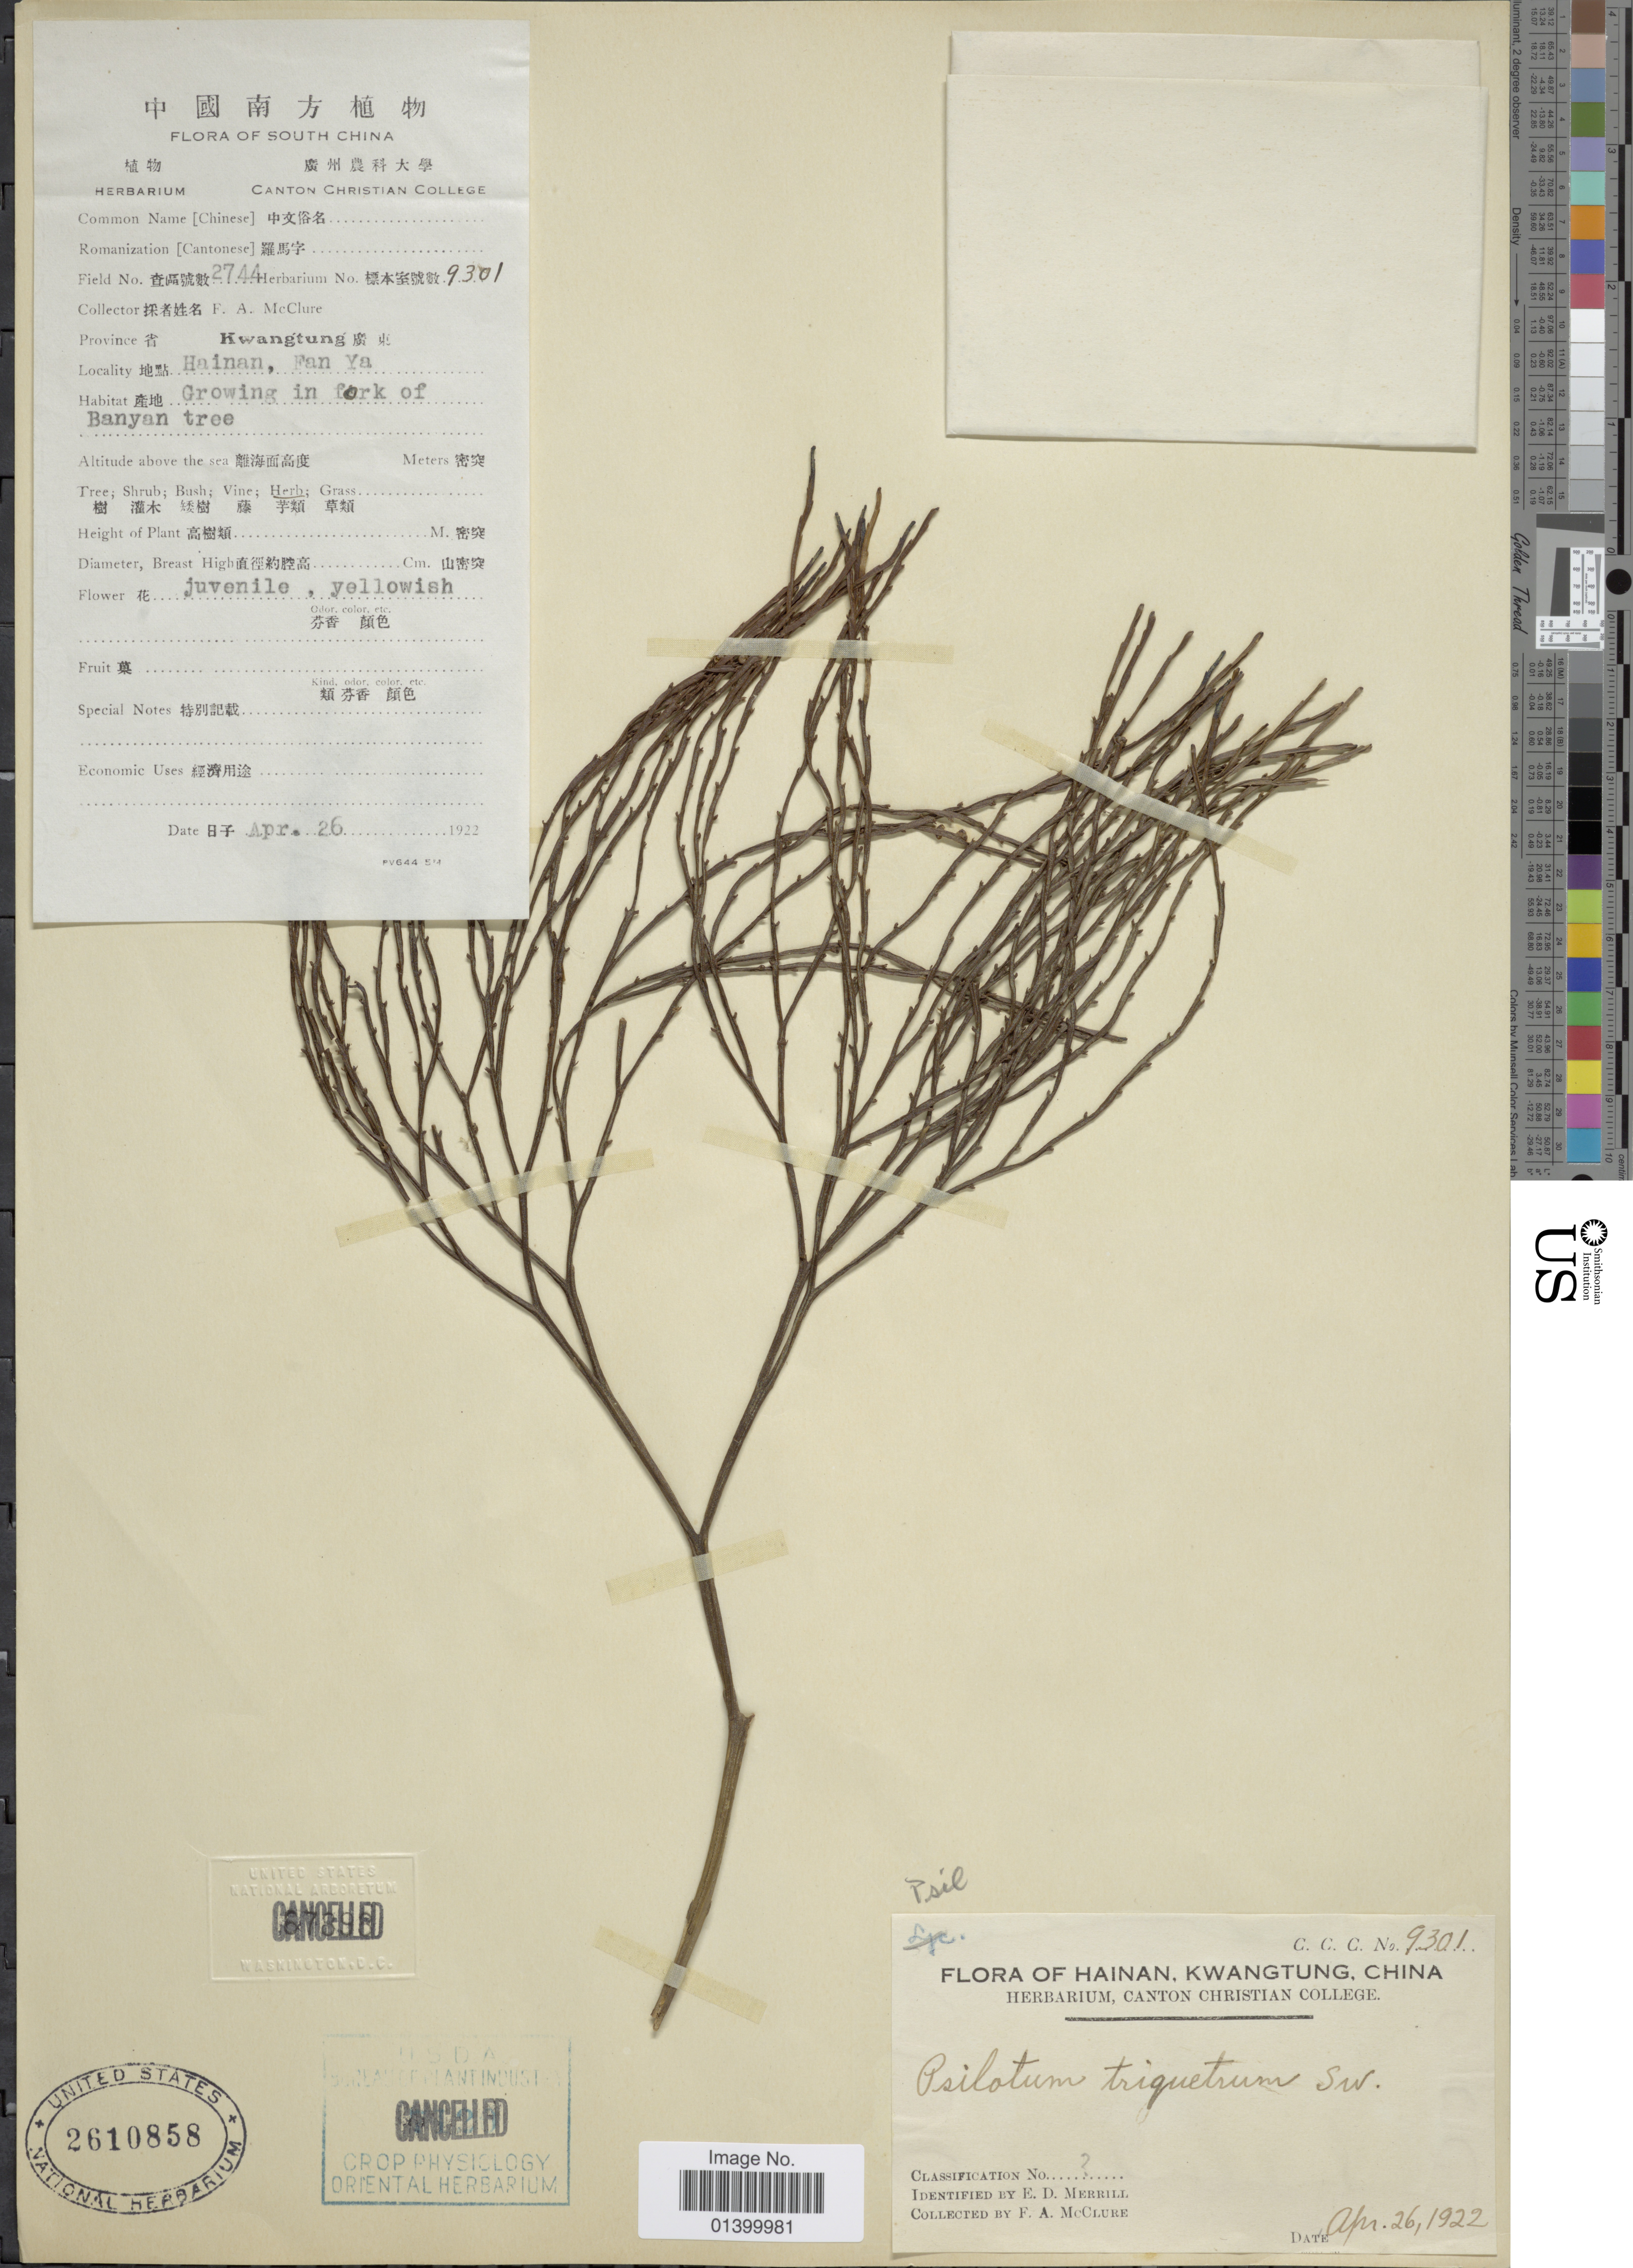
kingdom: Plantae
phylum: Tracheophyta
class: Polypodiopsida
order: Psilotales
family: Psilotaceae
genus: Psilotum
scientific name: Psilotum nudum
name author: (L.) P. Beauv.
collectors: F. A. McClure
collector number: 2744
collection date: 1922-04-26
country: China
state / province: Guangdong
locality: Province Kwangtung X. Hainan, Fan Ya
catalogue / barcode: US 2610858